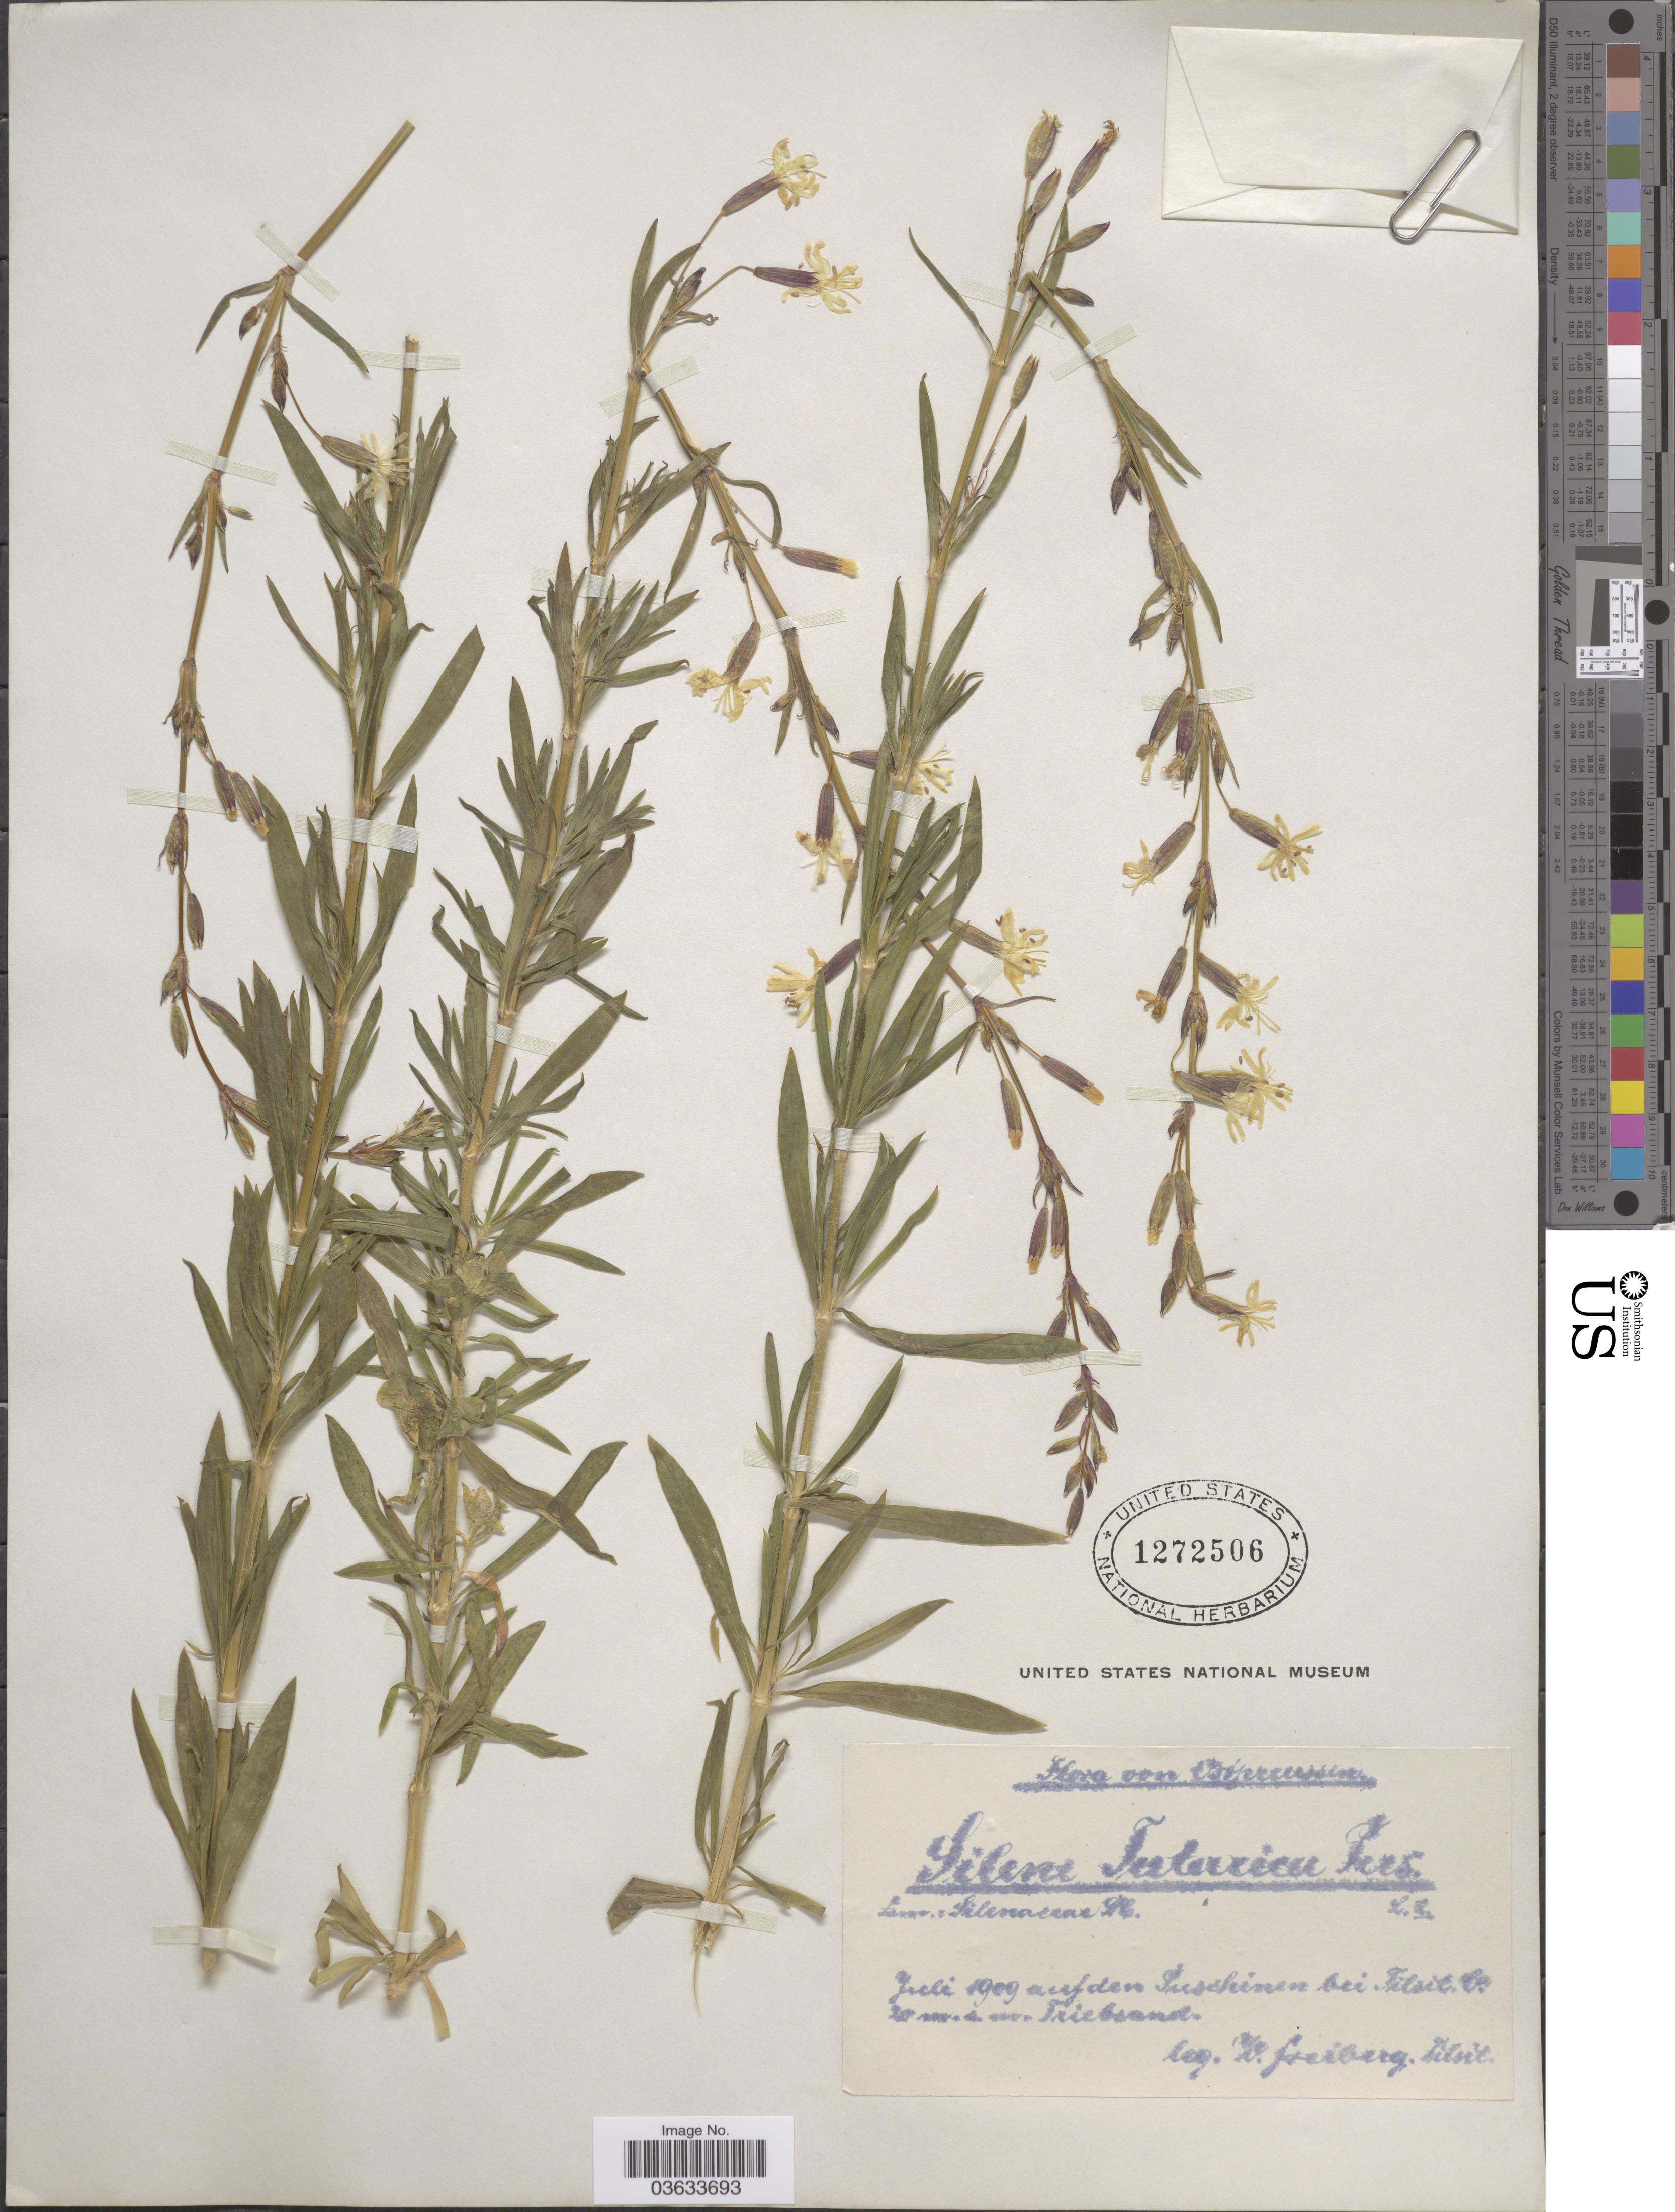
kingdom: Plantae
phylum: Tracheophyta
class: Magnoliopsida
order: Caryophyllales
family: Caryophyllaceae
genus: Silene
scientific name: Silene tatarica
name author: (L.) Pers.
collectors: W. Freiberg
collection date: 1909-07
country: Russian Federation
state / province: Kaliningrad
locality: Ostprussia. Auf den Tuscheinen bei Tilsit. Ca. 20 m.s. von Friebrand.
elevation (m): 20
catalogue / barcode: US 1272506